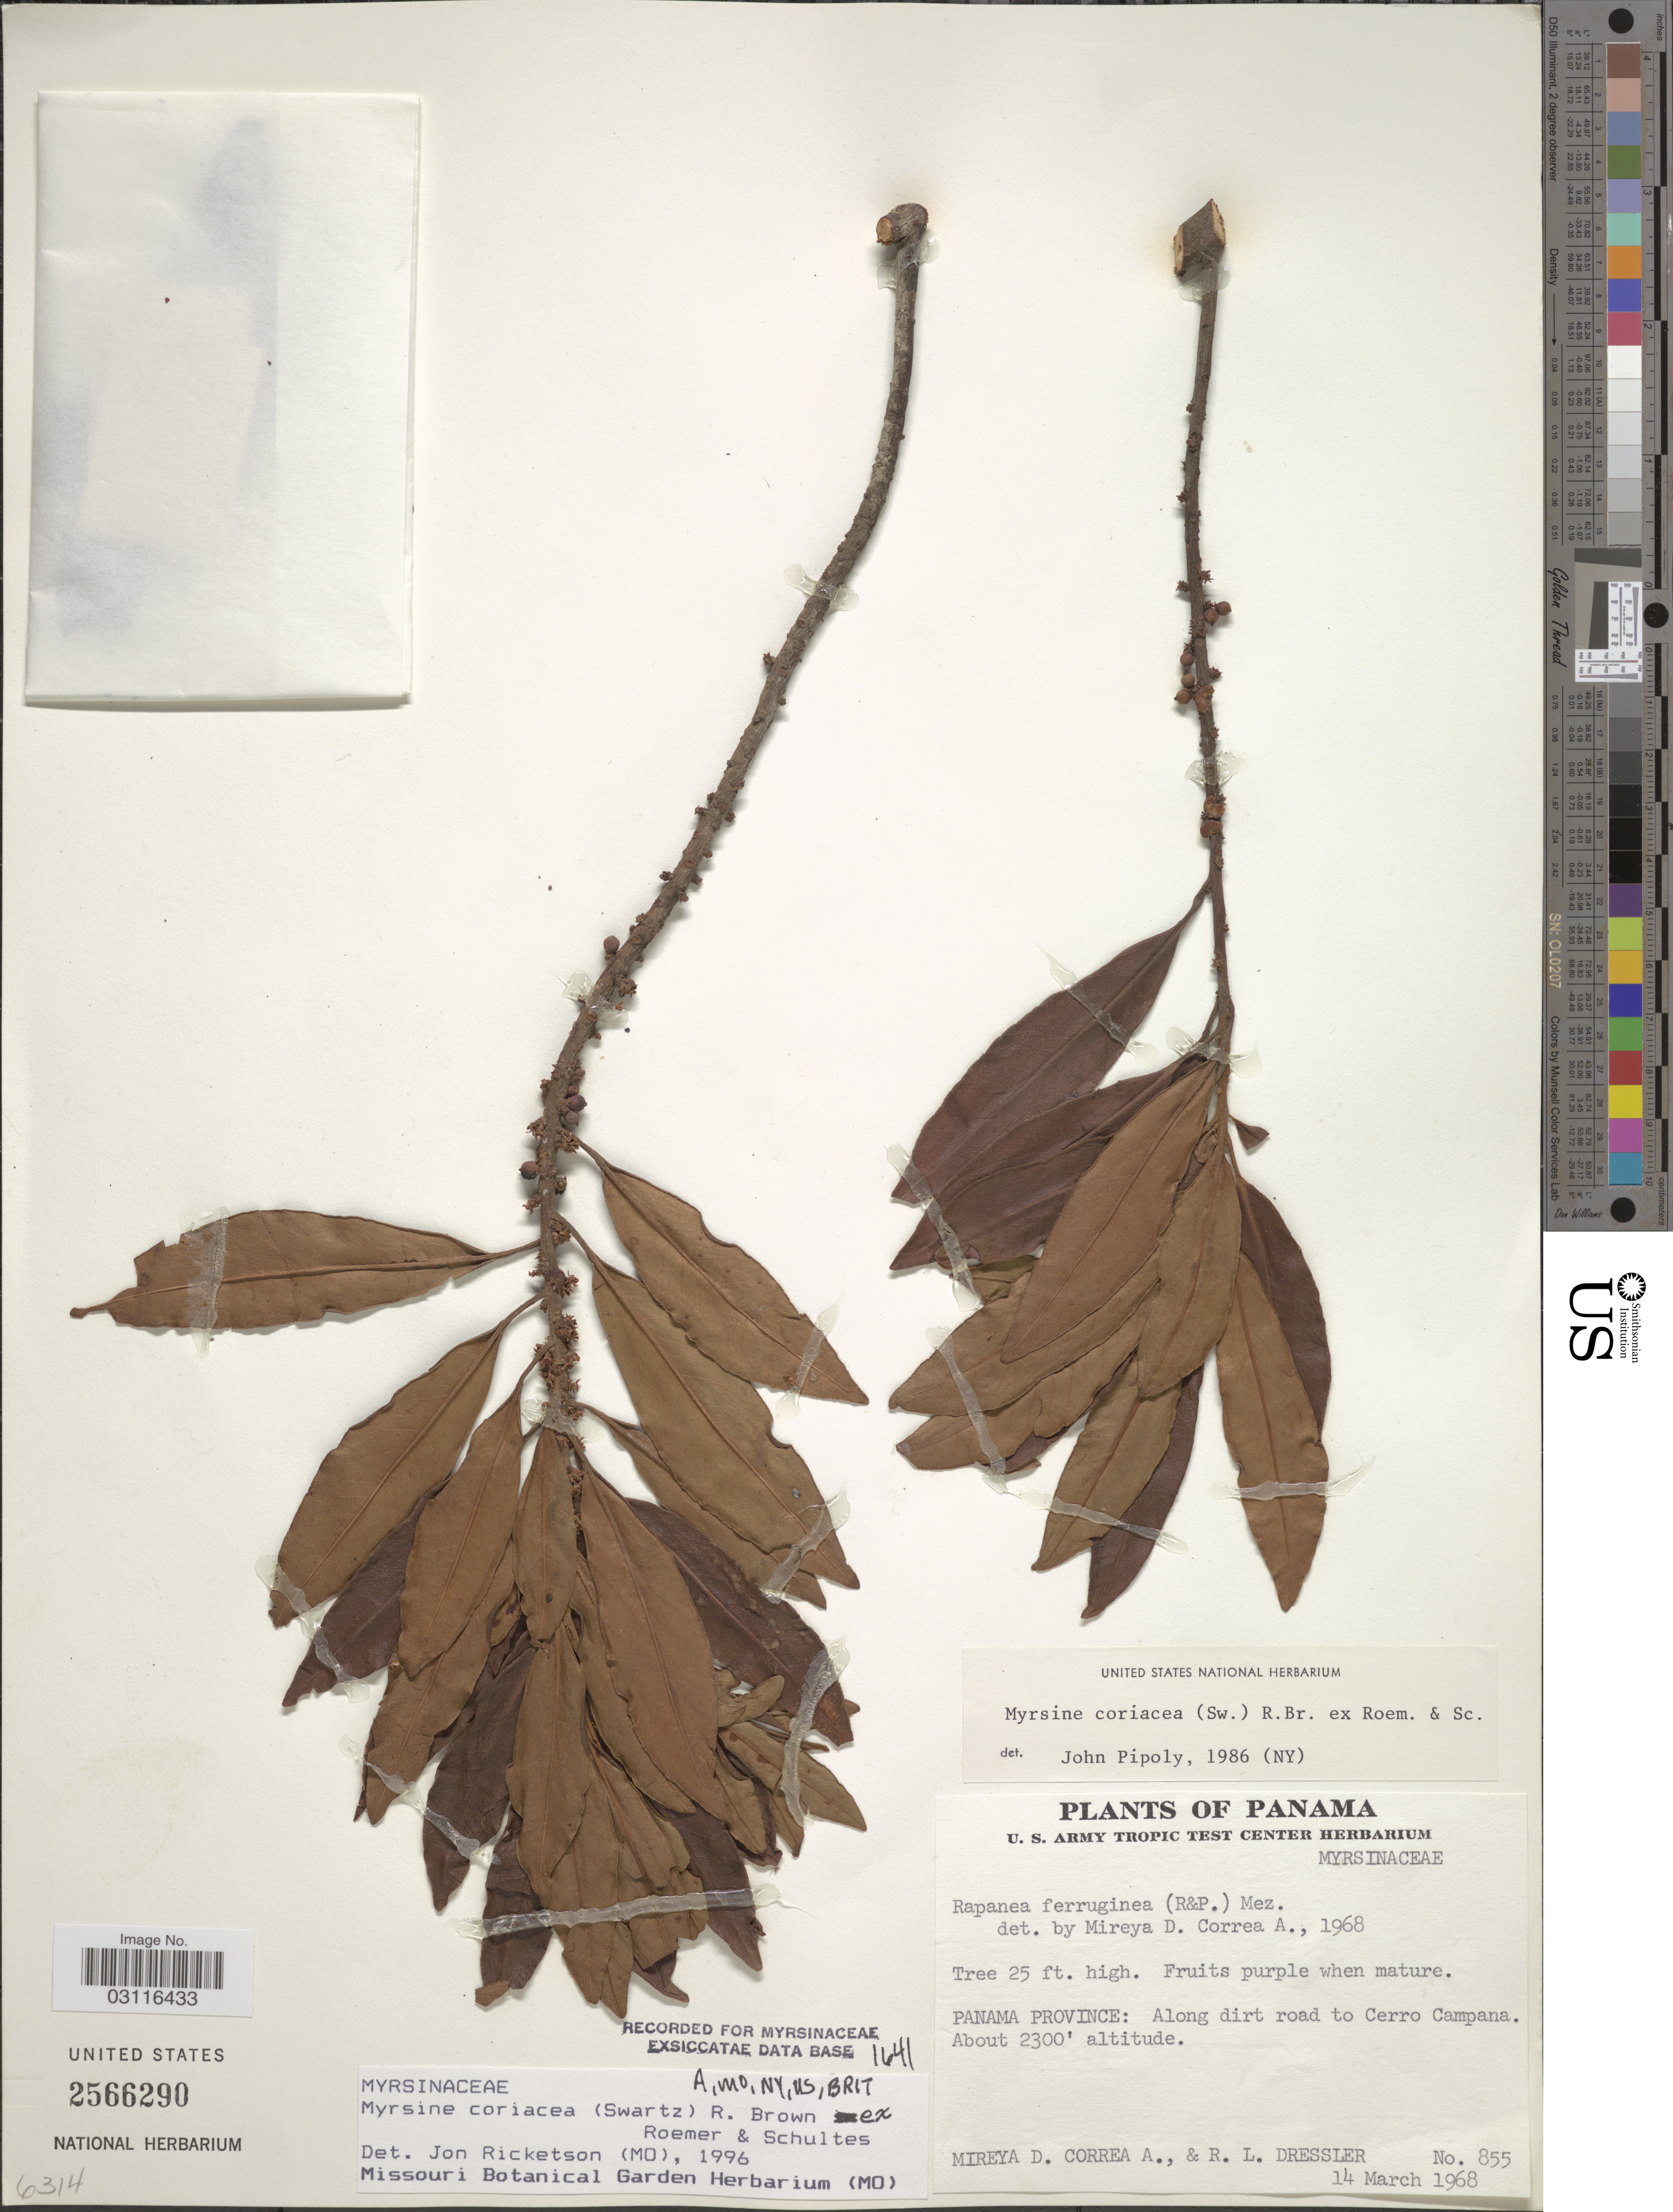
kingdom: Plantae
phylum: Tracheophyta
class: Magnoliopsida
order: Ericales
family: Primulaceae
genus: Myrsine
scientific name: Myrsine coriacea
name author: (Sw.) R. Br. ex Roem. & Schult.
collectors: M. D. Corrêa-A. & R. Dressler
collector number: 855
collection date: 1968-03-14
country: Panama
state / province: Panamá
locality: Along dirt road to Cerro Campana.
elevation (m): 701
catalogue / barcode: US 2566290